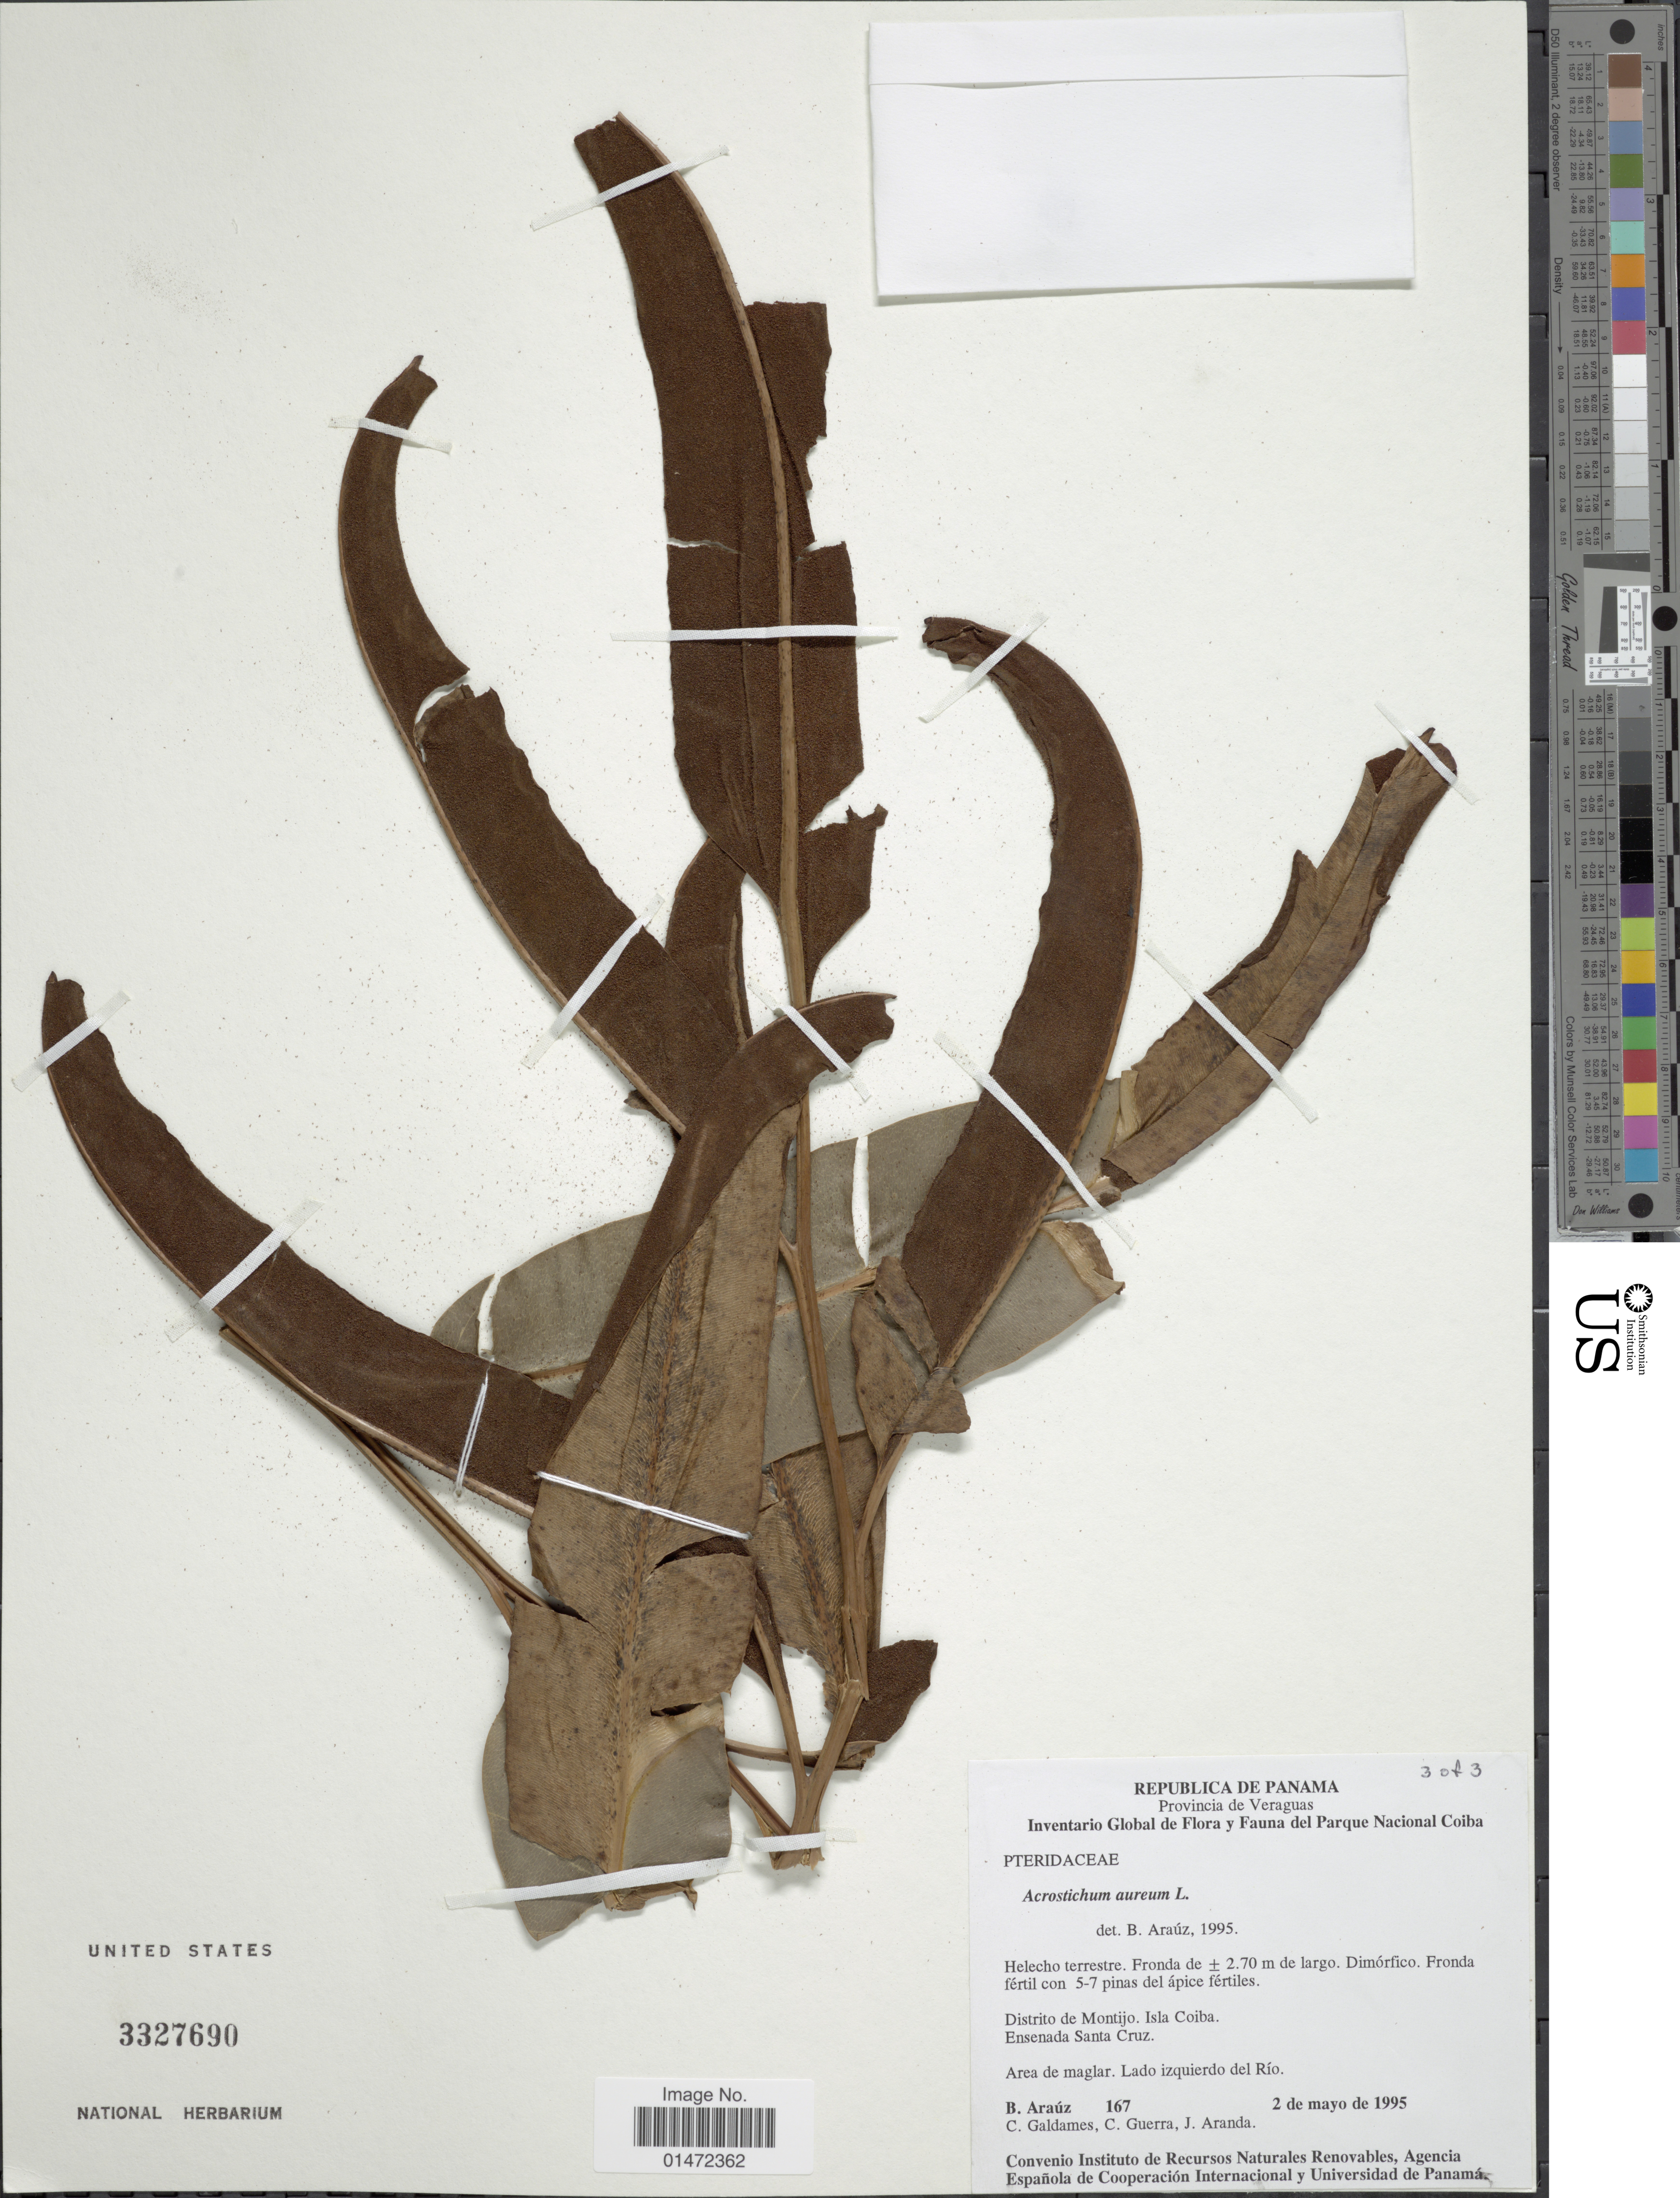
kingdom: Plantae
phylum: Tracheophyta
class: Polypodiopsida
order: Polypodiales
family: Pteridaceae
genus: Acrostichum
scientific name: Acrostichum aureum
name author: L.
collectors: B. Araúz, C. Galdames, C. Guerra & J. Aranda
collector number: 167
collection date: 1995-05-02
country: Panama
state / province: Veraguas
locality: Distrito de Montijo. Isla Coiba. Ensenada Santa Cruz. Area de maglar. Lado izquierdo del Río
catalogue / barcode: US 3327690